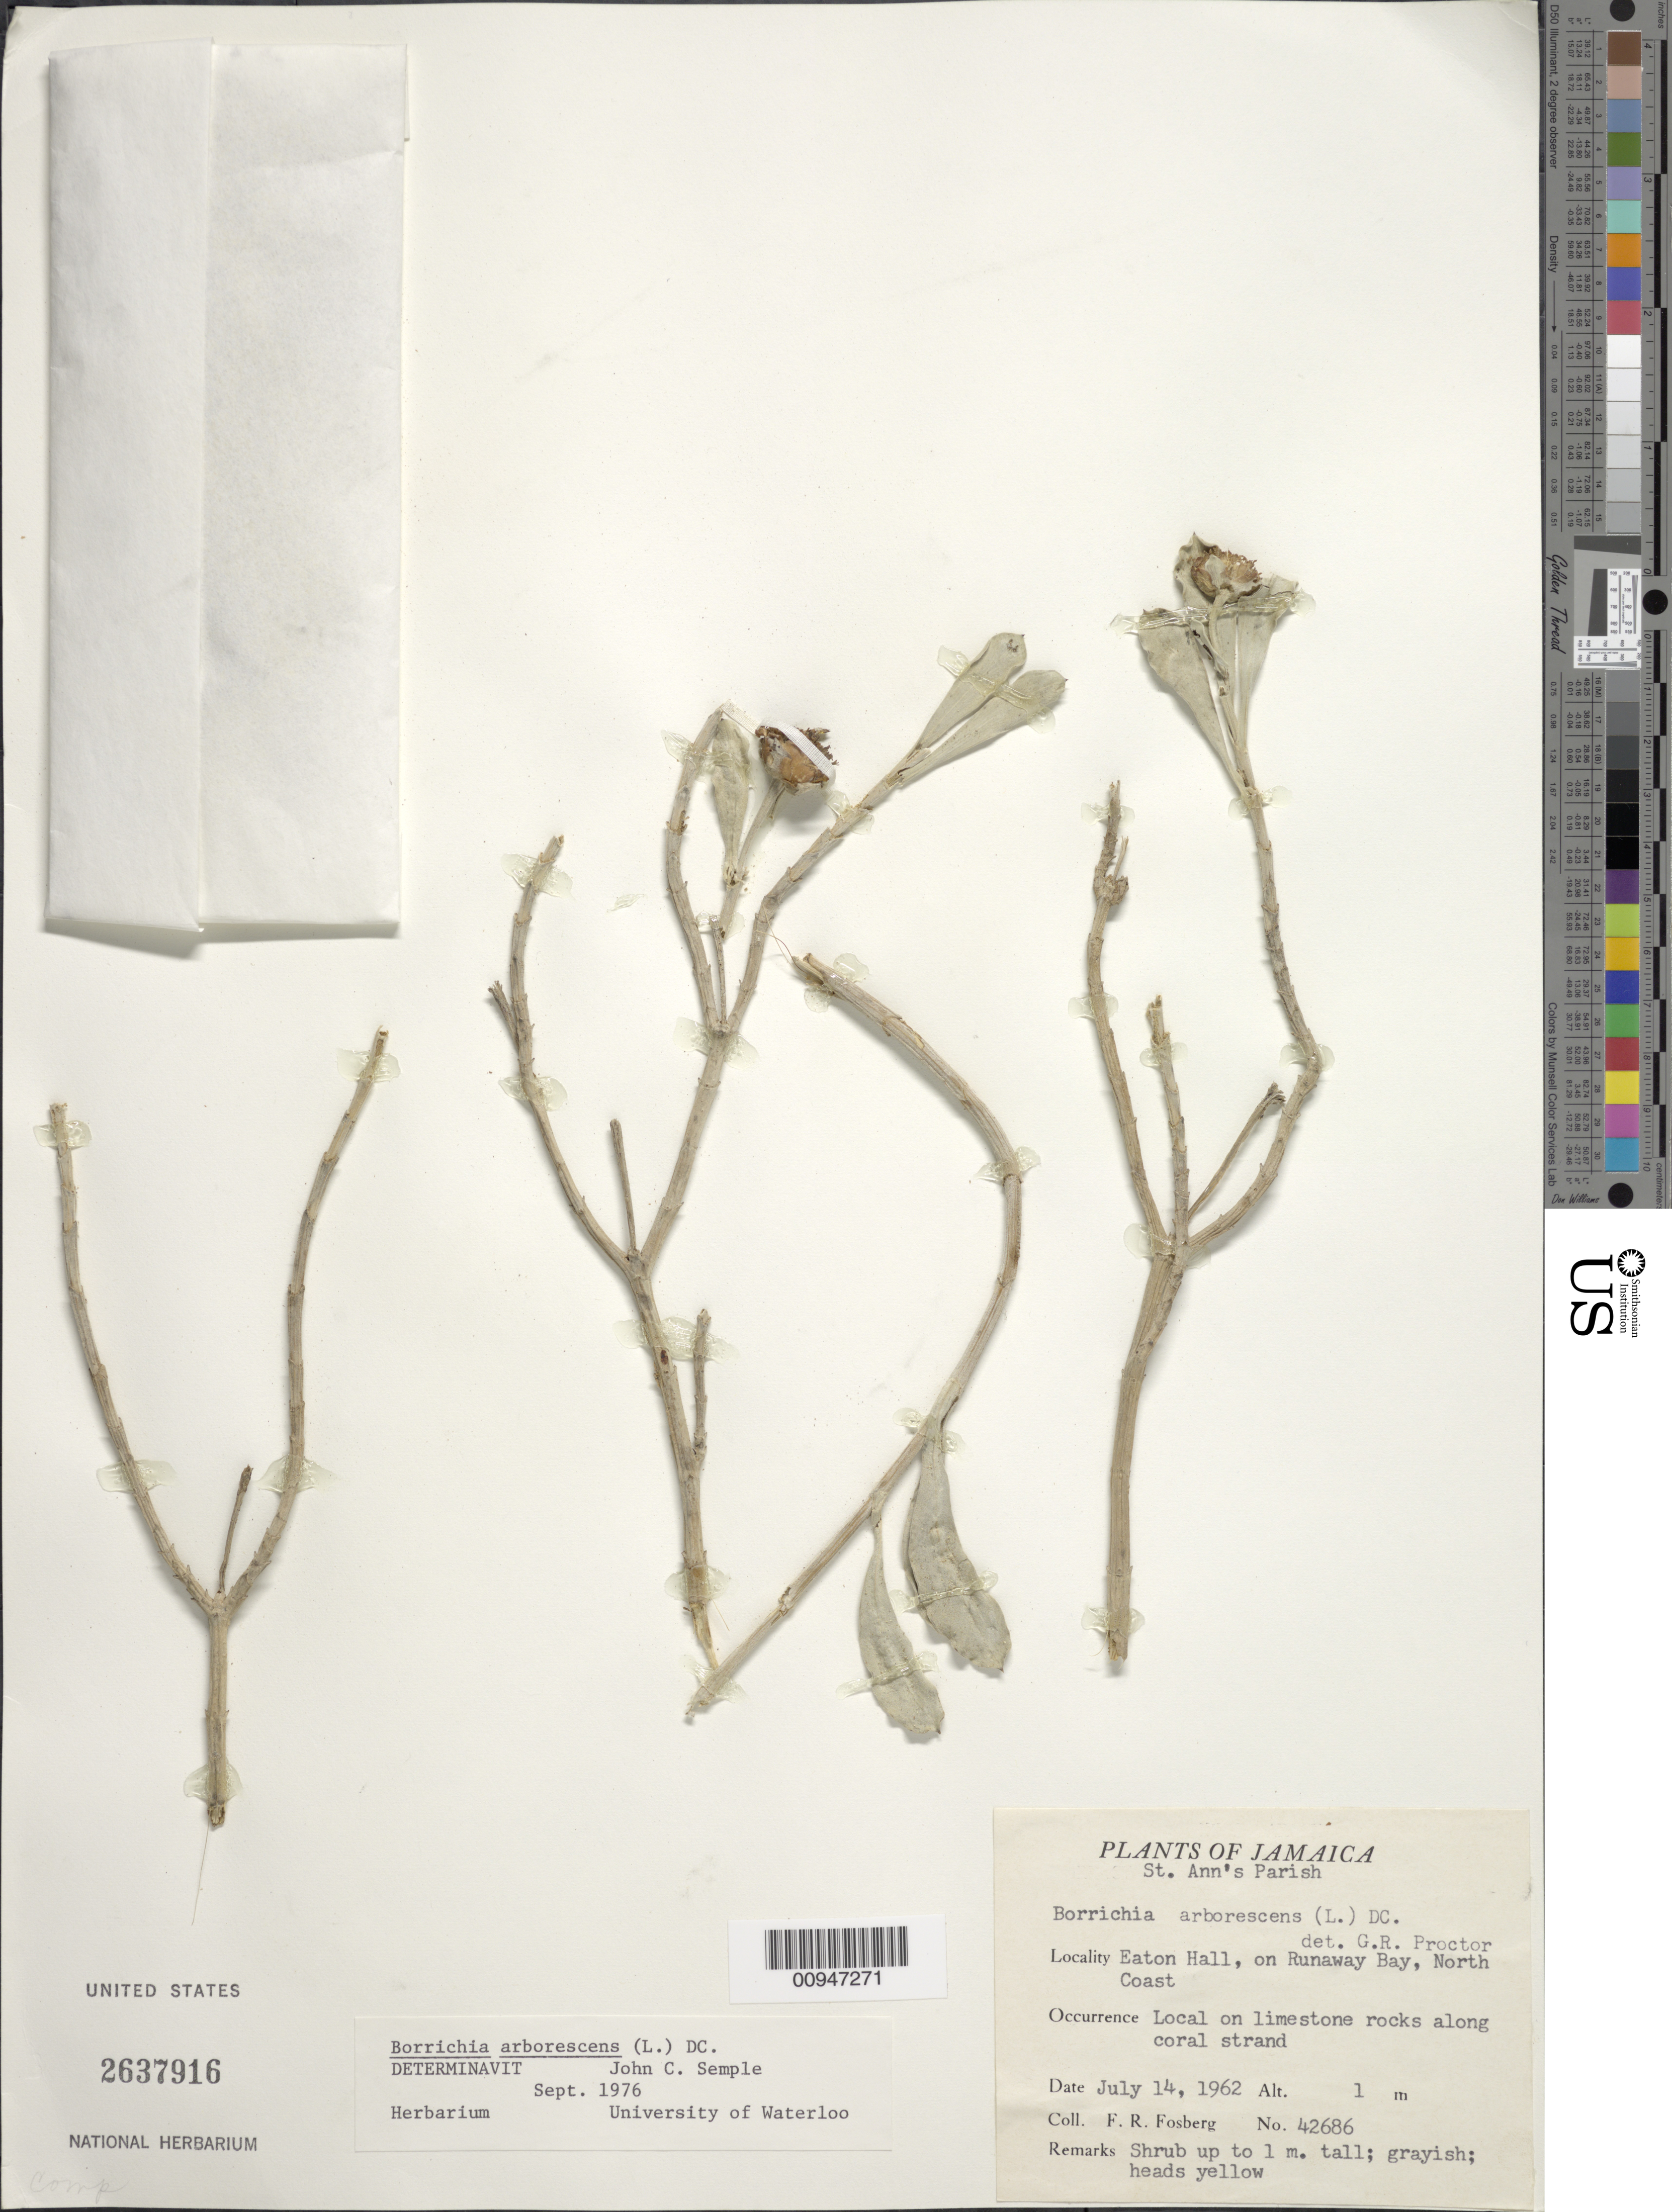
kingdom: Plantae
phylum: Tracheophyta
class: Magnoliopsida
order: Asterales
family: Asteraceae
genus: Borrichia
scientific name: Borrichia arborescens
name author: (L.) DC.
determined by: Semple, J. C.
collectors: F. R. Fosberg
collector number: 42686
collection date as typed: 14 Jul 1962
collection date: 1962-07-14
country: Jamaica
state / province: Saint Ann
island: Jamaica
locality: Eaton Hall, on Runaway Bay, North coast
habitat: On limestone rocks along coral strand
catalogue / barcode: US 2637916